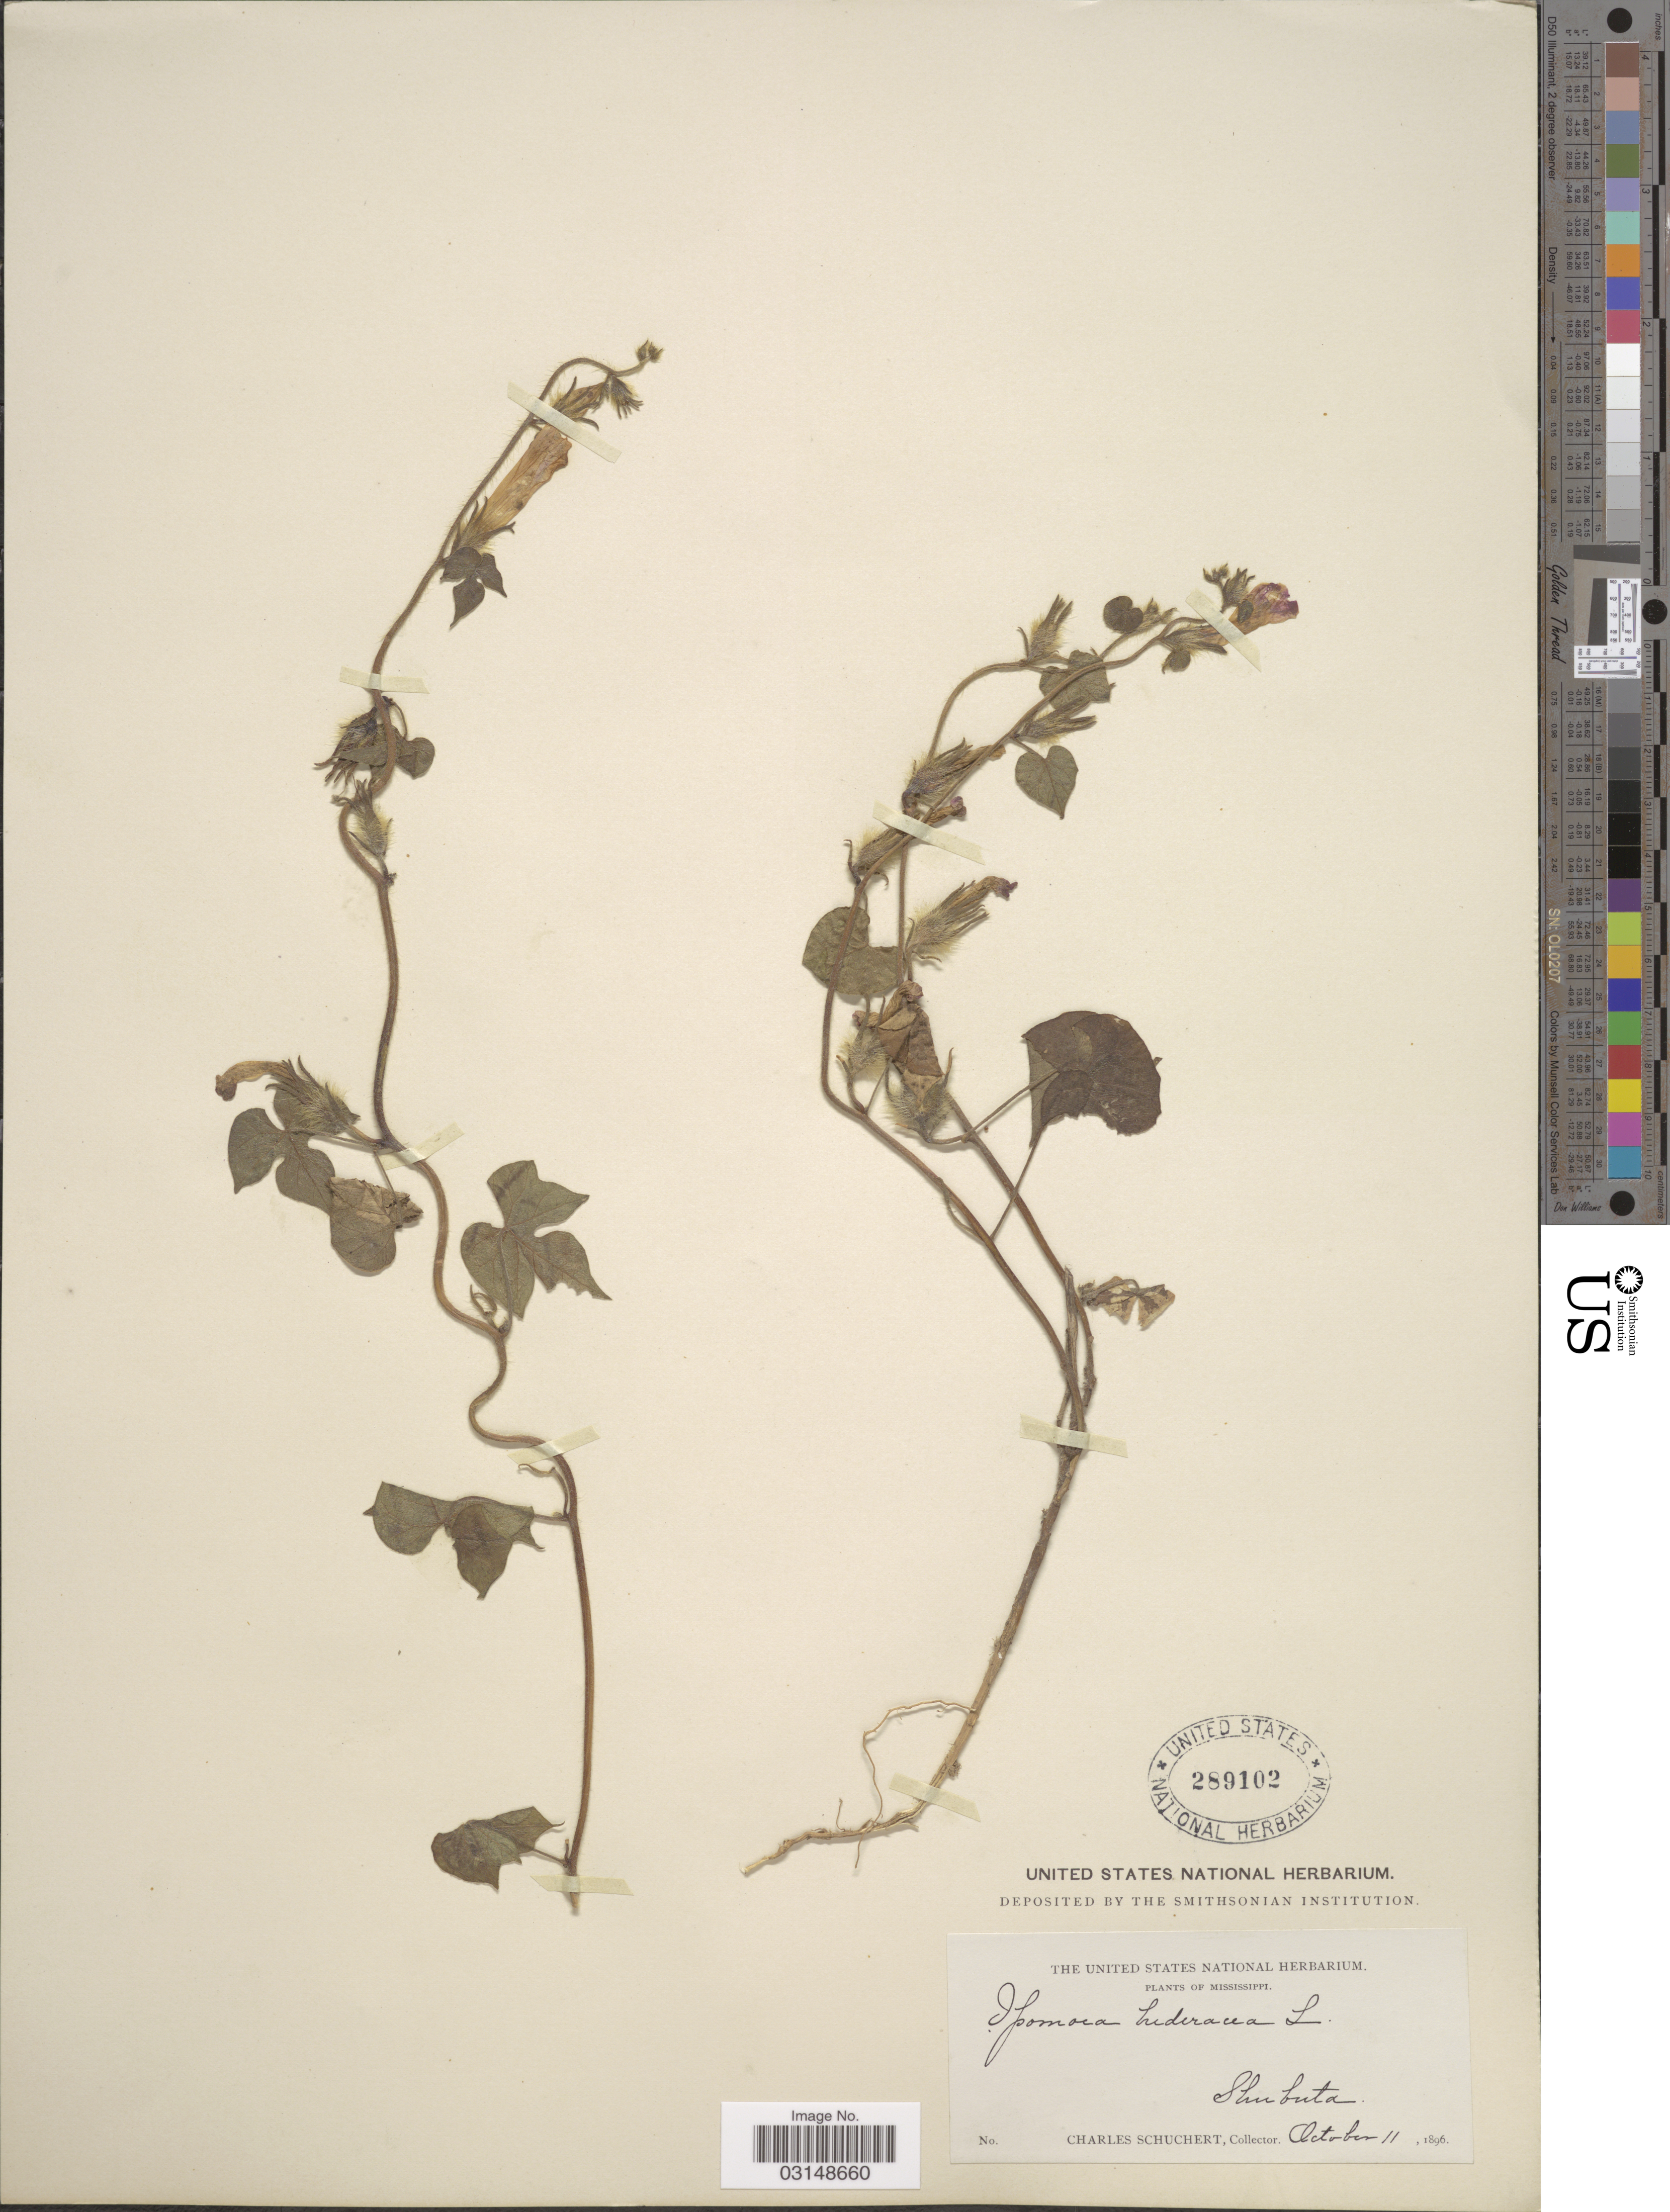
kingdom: Plantae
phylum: Tracheophyta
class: Magnoliopsida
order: Solanales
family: Convolvulaceae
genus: Ipomoea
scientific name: Ipomoea hederacea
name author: Jacq.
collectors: C. Schuchert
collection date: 1896-10-11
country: United States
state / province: Mississippi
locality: Shubuta.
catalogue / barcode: US 289102